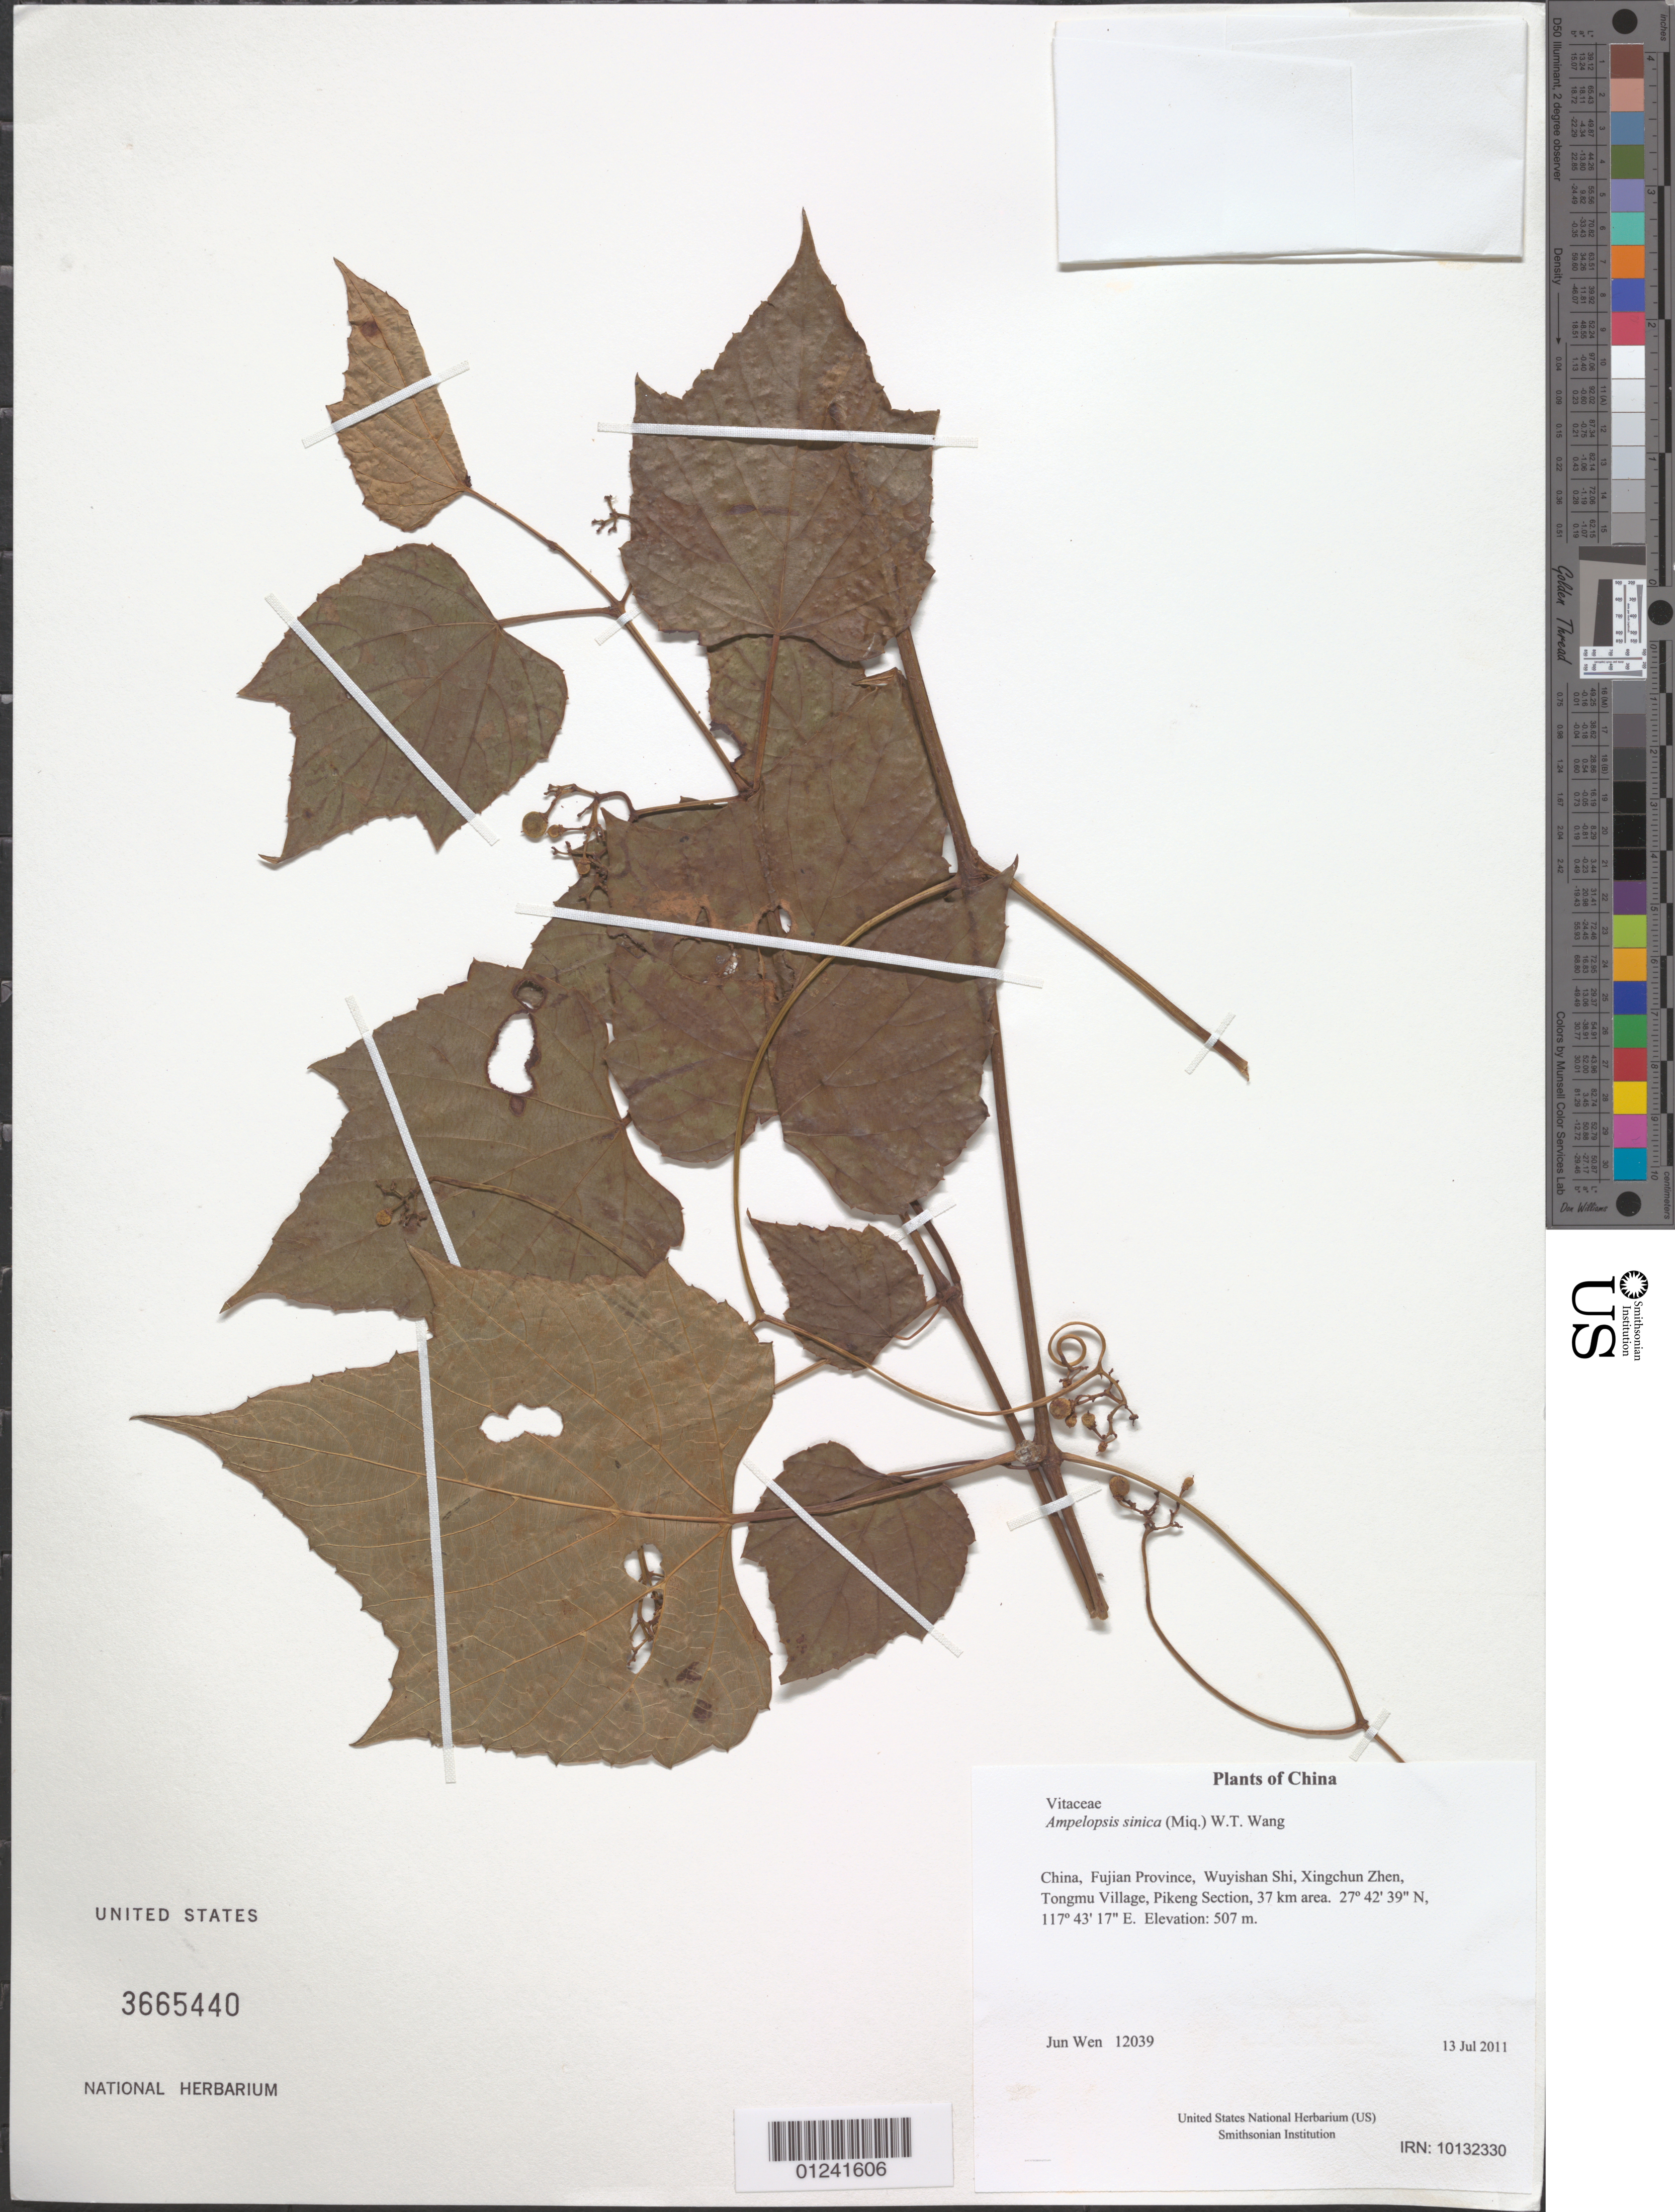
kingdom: Plantae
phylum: Tracheophyta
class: Magnoliopsida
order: Vitales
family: Vitaceae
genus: Ampelopsis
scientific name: Ampelopsis sinica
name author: (Miq.) W.T. Wang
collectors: J. Wen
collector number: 12039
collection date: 2011-07-13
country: China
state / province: Fujian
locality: Wuyishan Shi, Xingchun Zhen, Tongmu Village, Pikeng Section, 37 km area.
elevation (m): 507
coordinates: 27 42 38.9 N, 117 43 16.6 E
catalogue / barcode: US 3665440